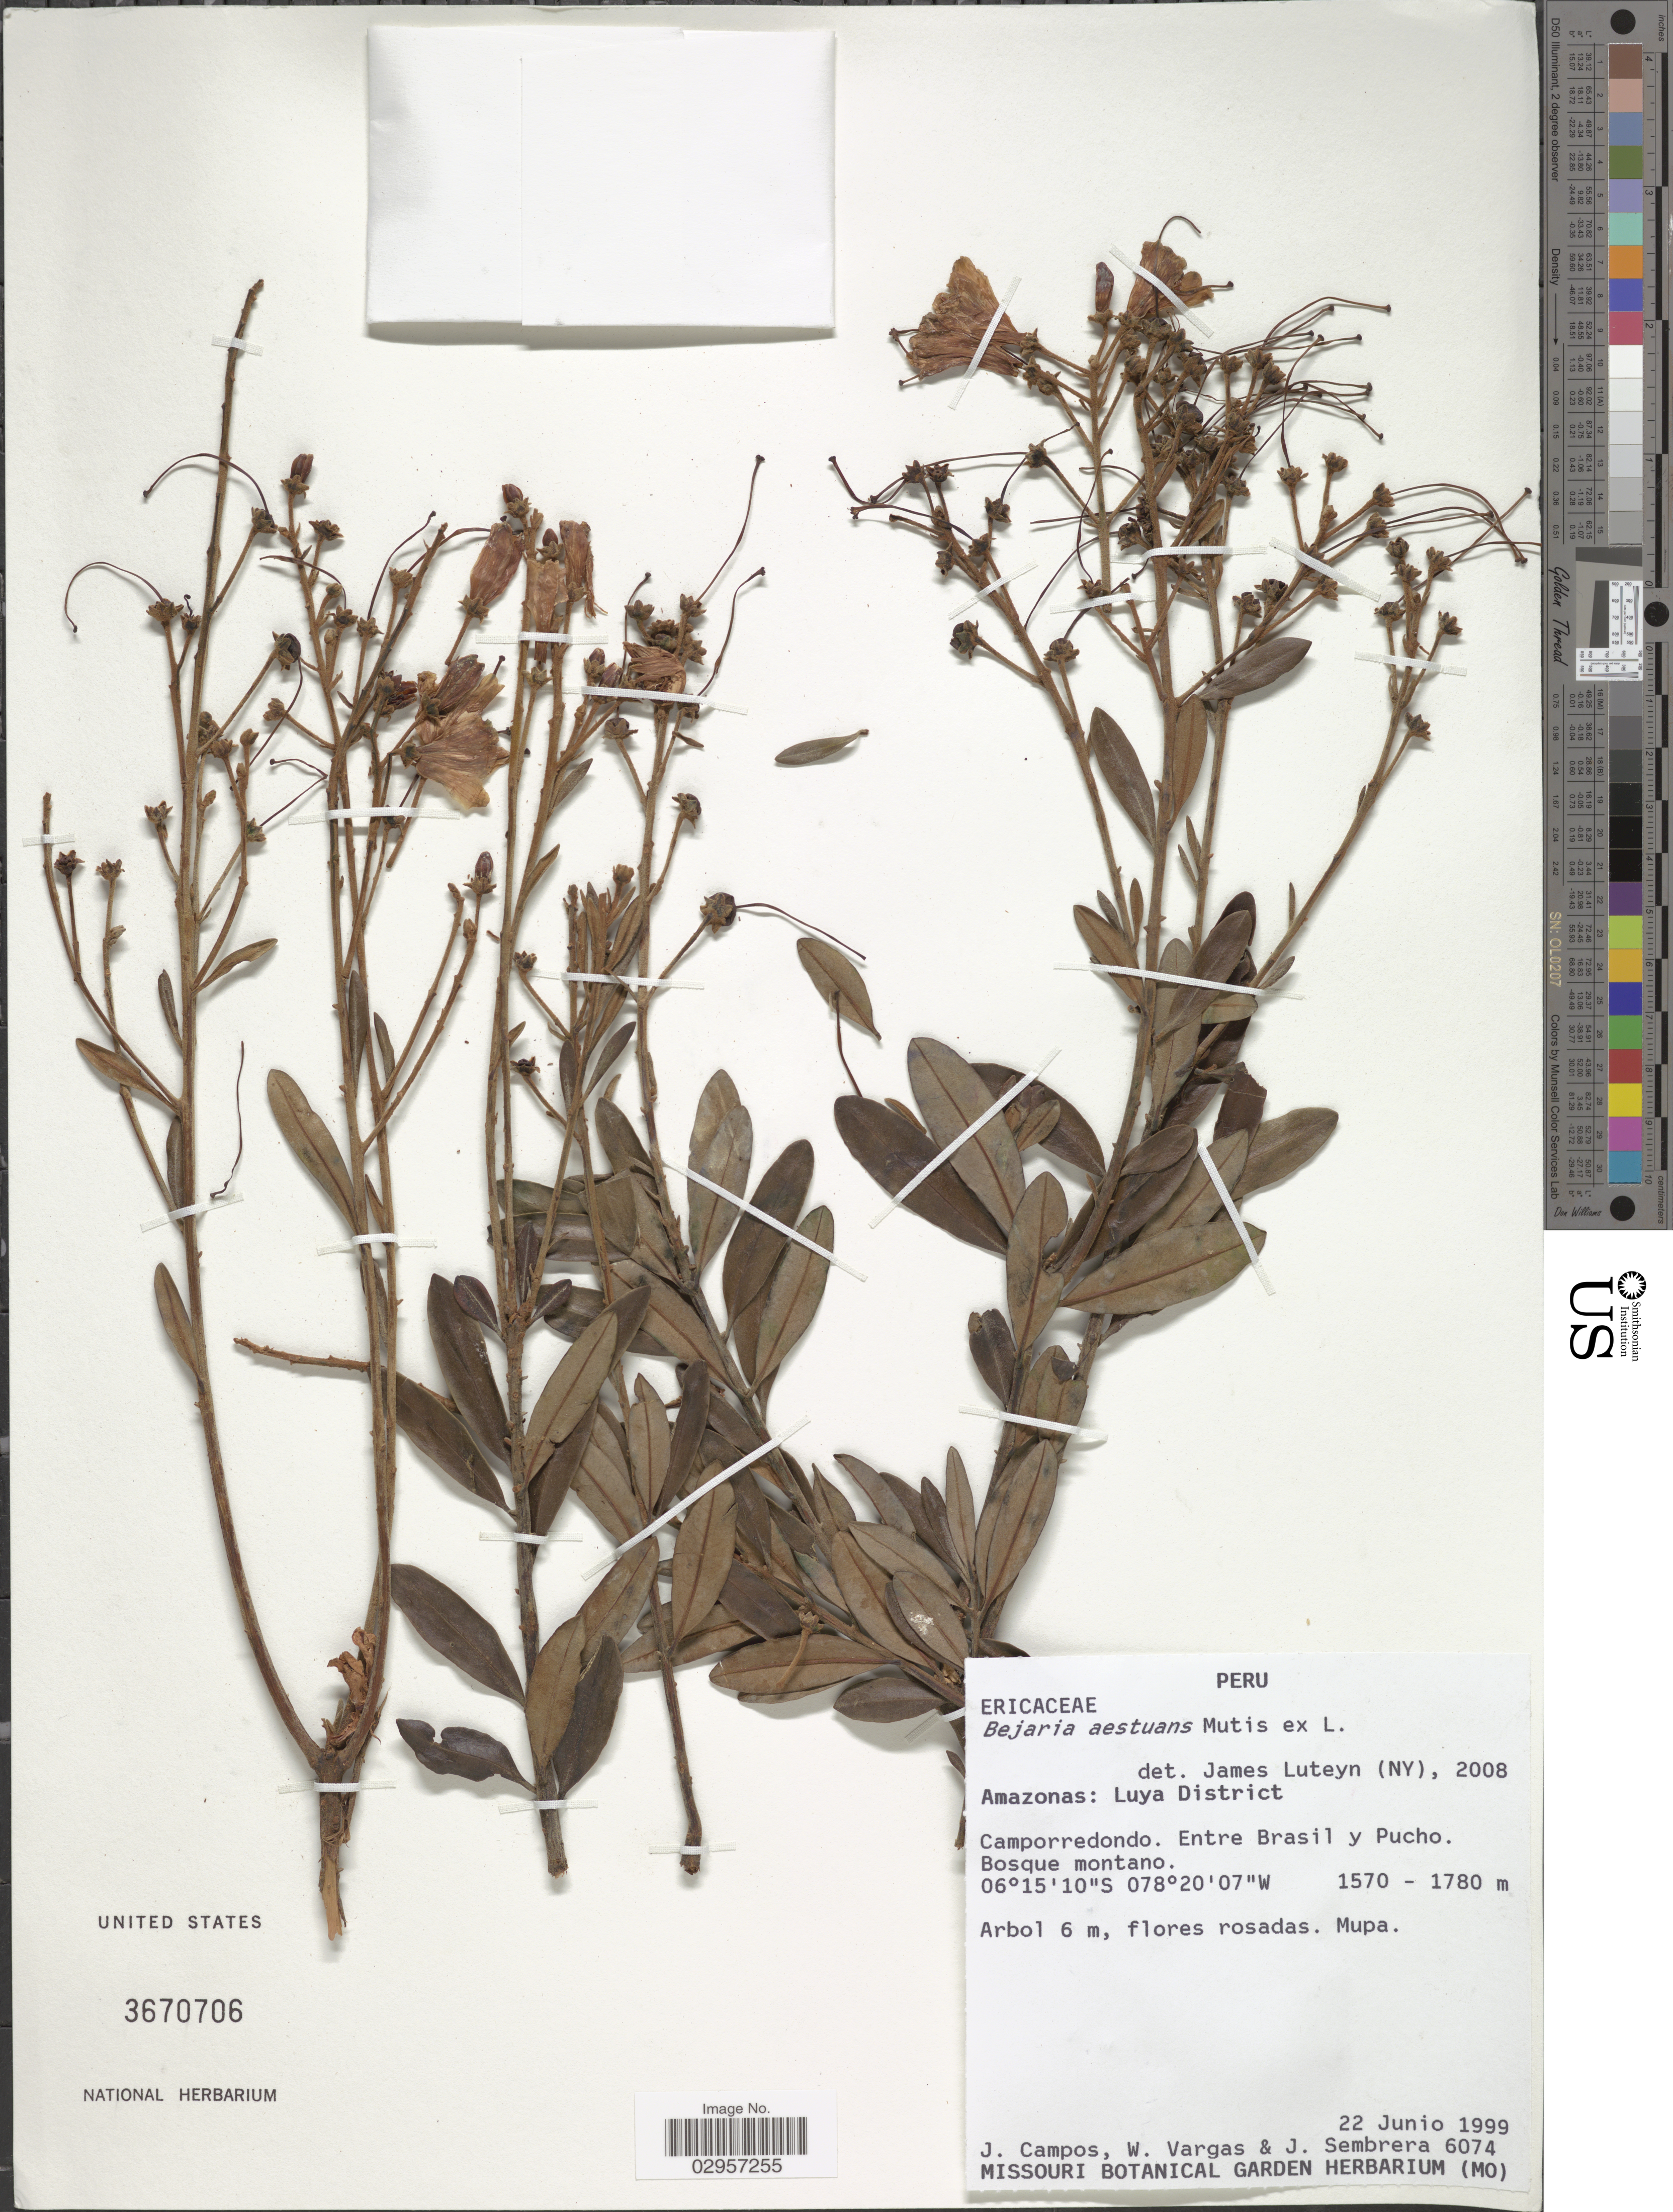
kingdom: Plantae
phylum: Tracheophyta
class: Magnoliopsida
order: Ericales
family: Ericaceae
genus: Befaria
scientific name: Befaria aestuans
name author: Mutis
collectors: J. Campos, W. Vargas & J. Sembrera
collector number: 6074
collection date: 1999-06-22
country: Peru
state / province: Amazonas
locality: Amazonas: Luya District. Camporredondo. Entre Brasil y Pucho.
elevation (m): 1570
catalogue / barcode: US 3670706